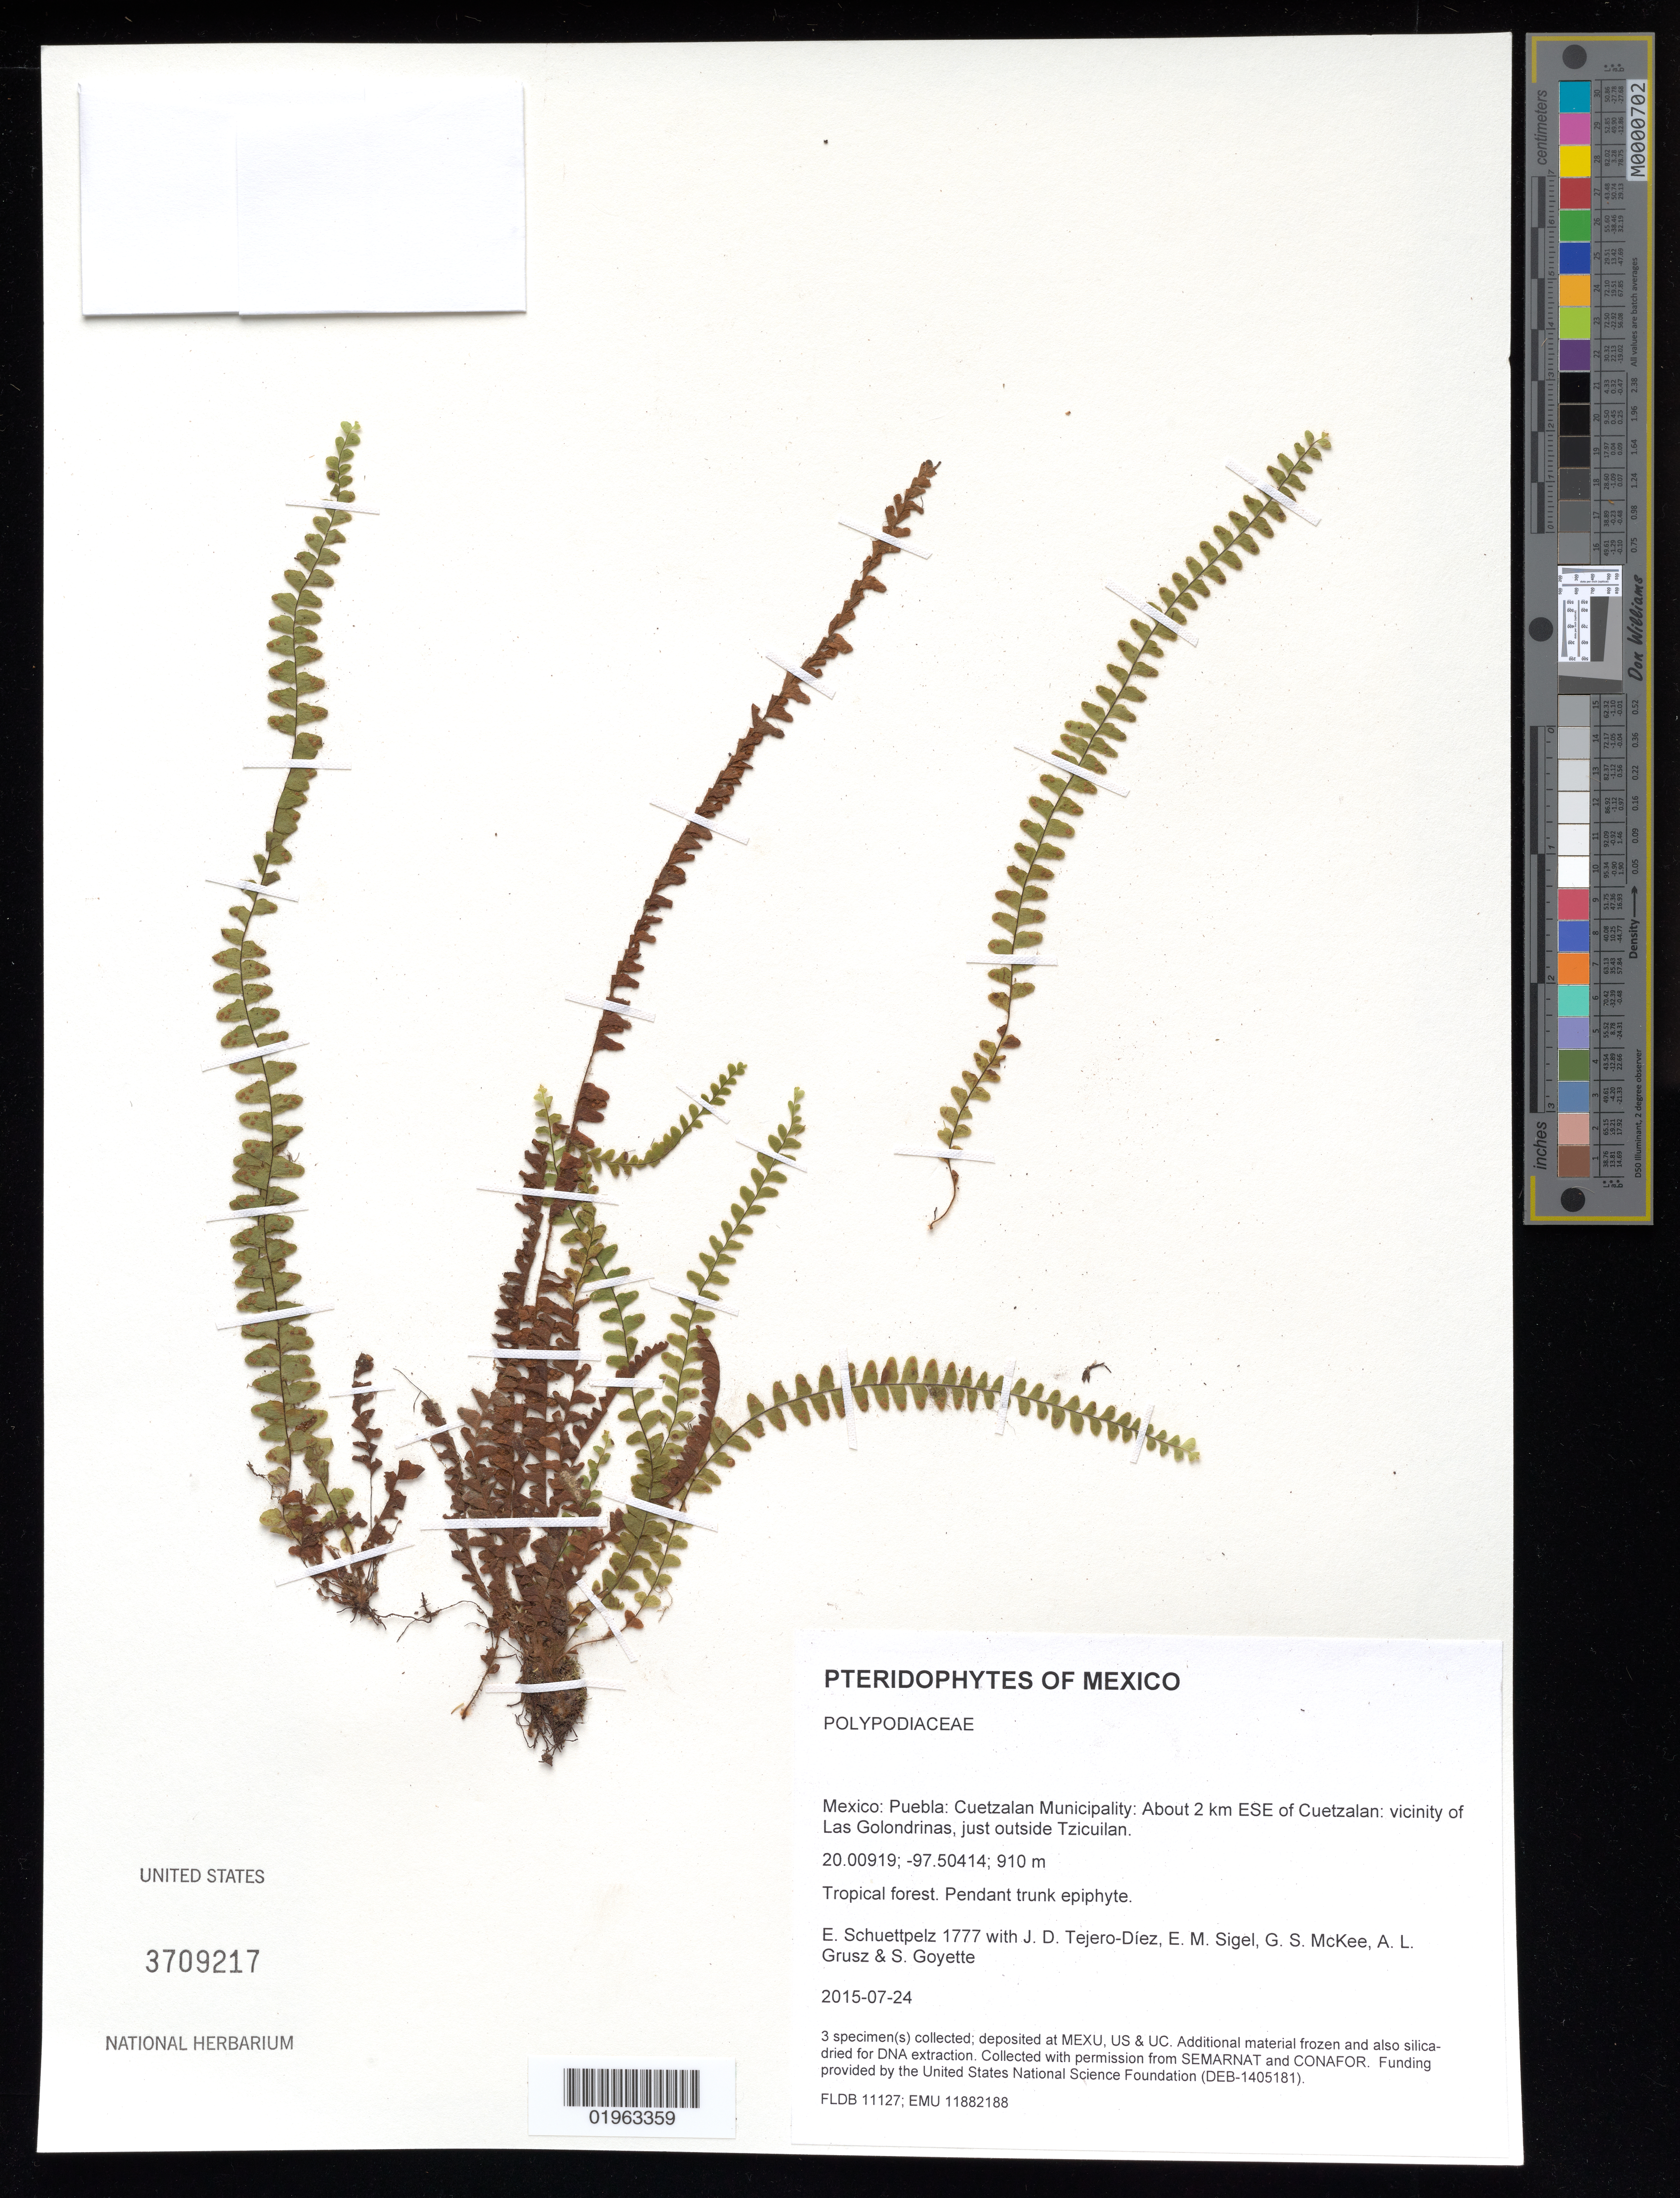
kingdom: Plantae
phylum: Tracheophyta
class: Polypodiopsida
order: Polypodiales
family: Polypodiaceae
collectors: E. Schuettpelz, D. Tejero-Díez, E. M. Sigel, G. S. McKee & A. Grusz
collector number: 1777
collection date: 2015-07-24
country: Mexico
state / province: Puebla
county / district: Cuetzalan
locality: About 2 km ESE of Cuetzalan: vicinity of Las Golondrinas, just outside Tzicuilan.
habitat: Tropical forest.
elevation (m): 910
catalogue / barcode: US 3709217